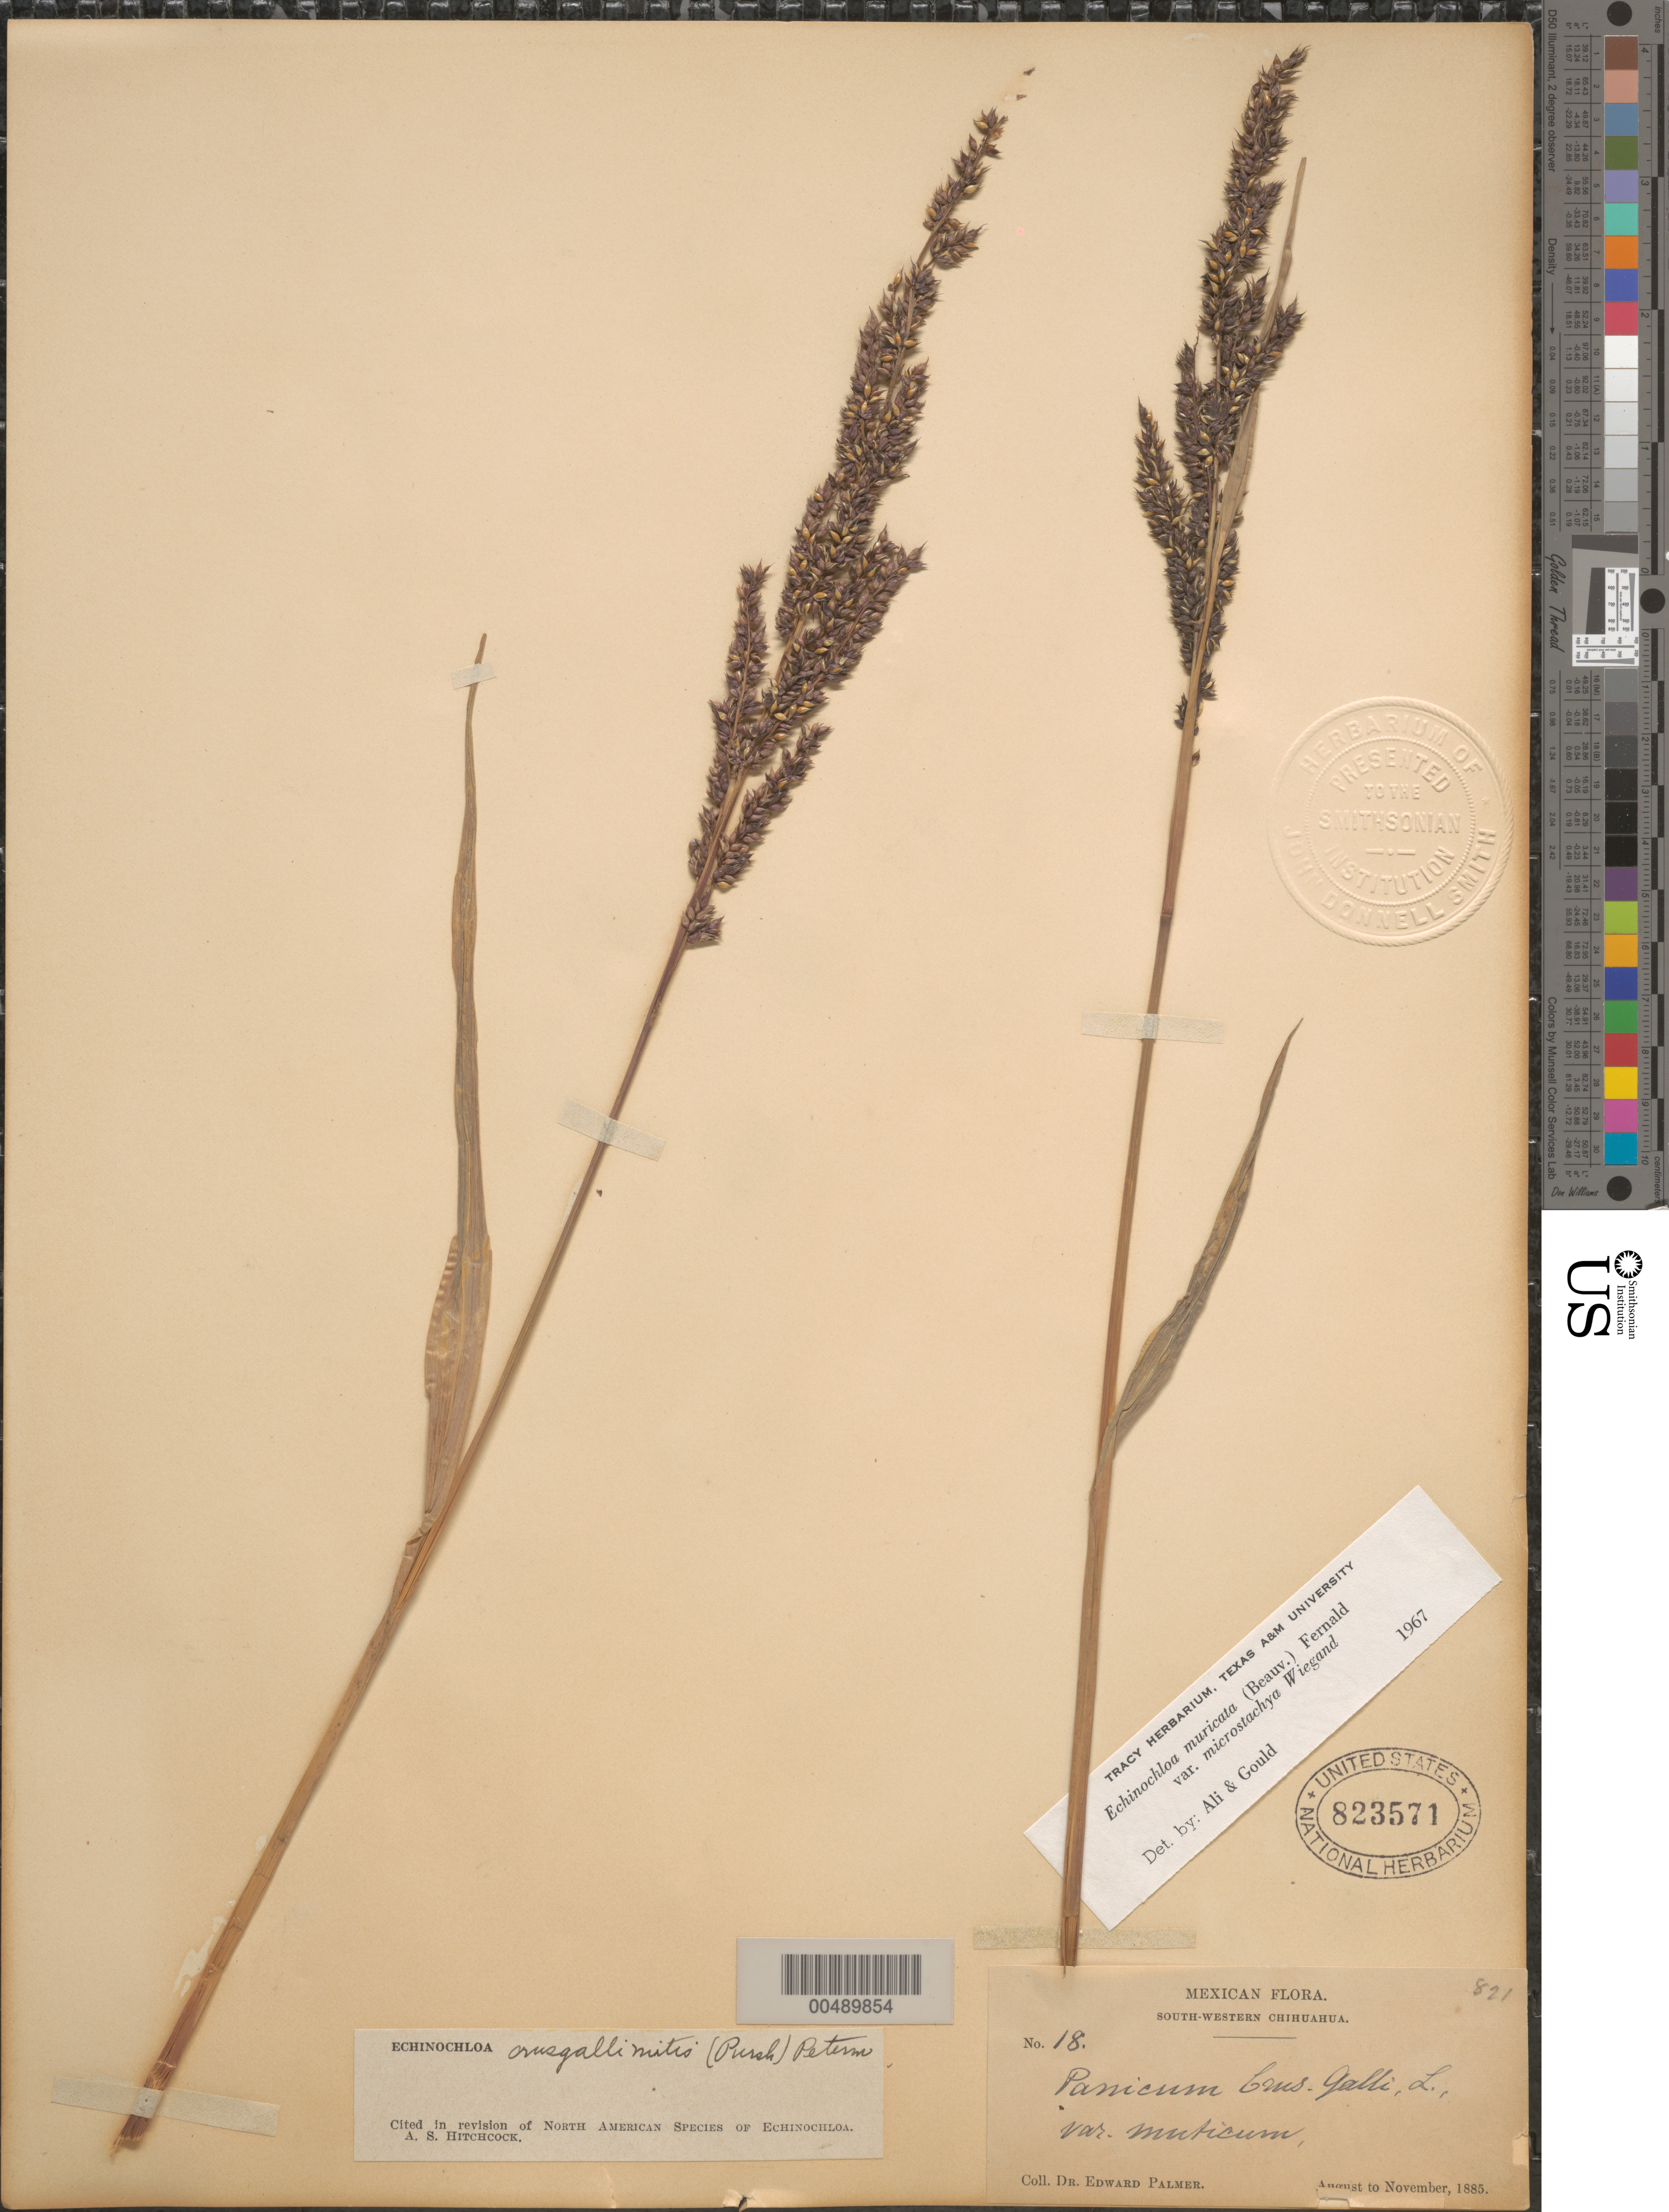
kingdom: Plantae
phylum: Tracheophyta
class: Liliopsida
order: Poales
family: Poaceae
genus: Echinochloa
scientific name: Echinochloa muricata var. microstachya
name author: Wiegand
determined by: Ali, M. A.; Gould, F. W.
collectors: E. Palmer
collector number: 18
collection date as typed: Aug 1885 to Nov 1885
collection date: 1885-08/1885-11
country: Mexico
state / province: Chihuahua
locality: South-western Chihuahua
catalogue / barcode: US 823571